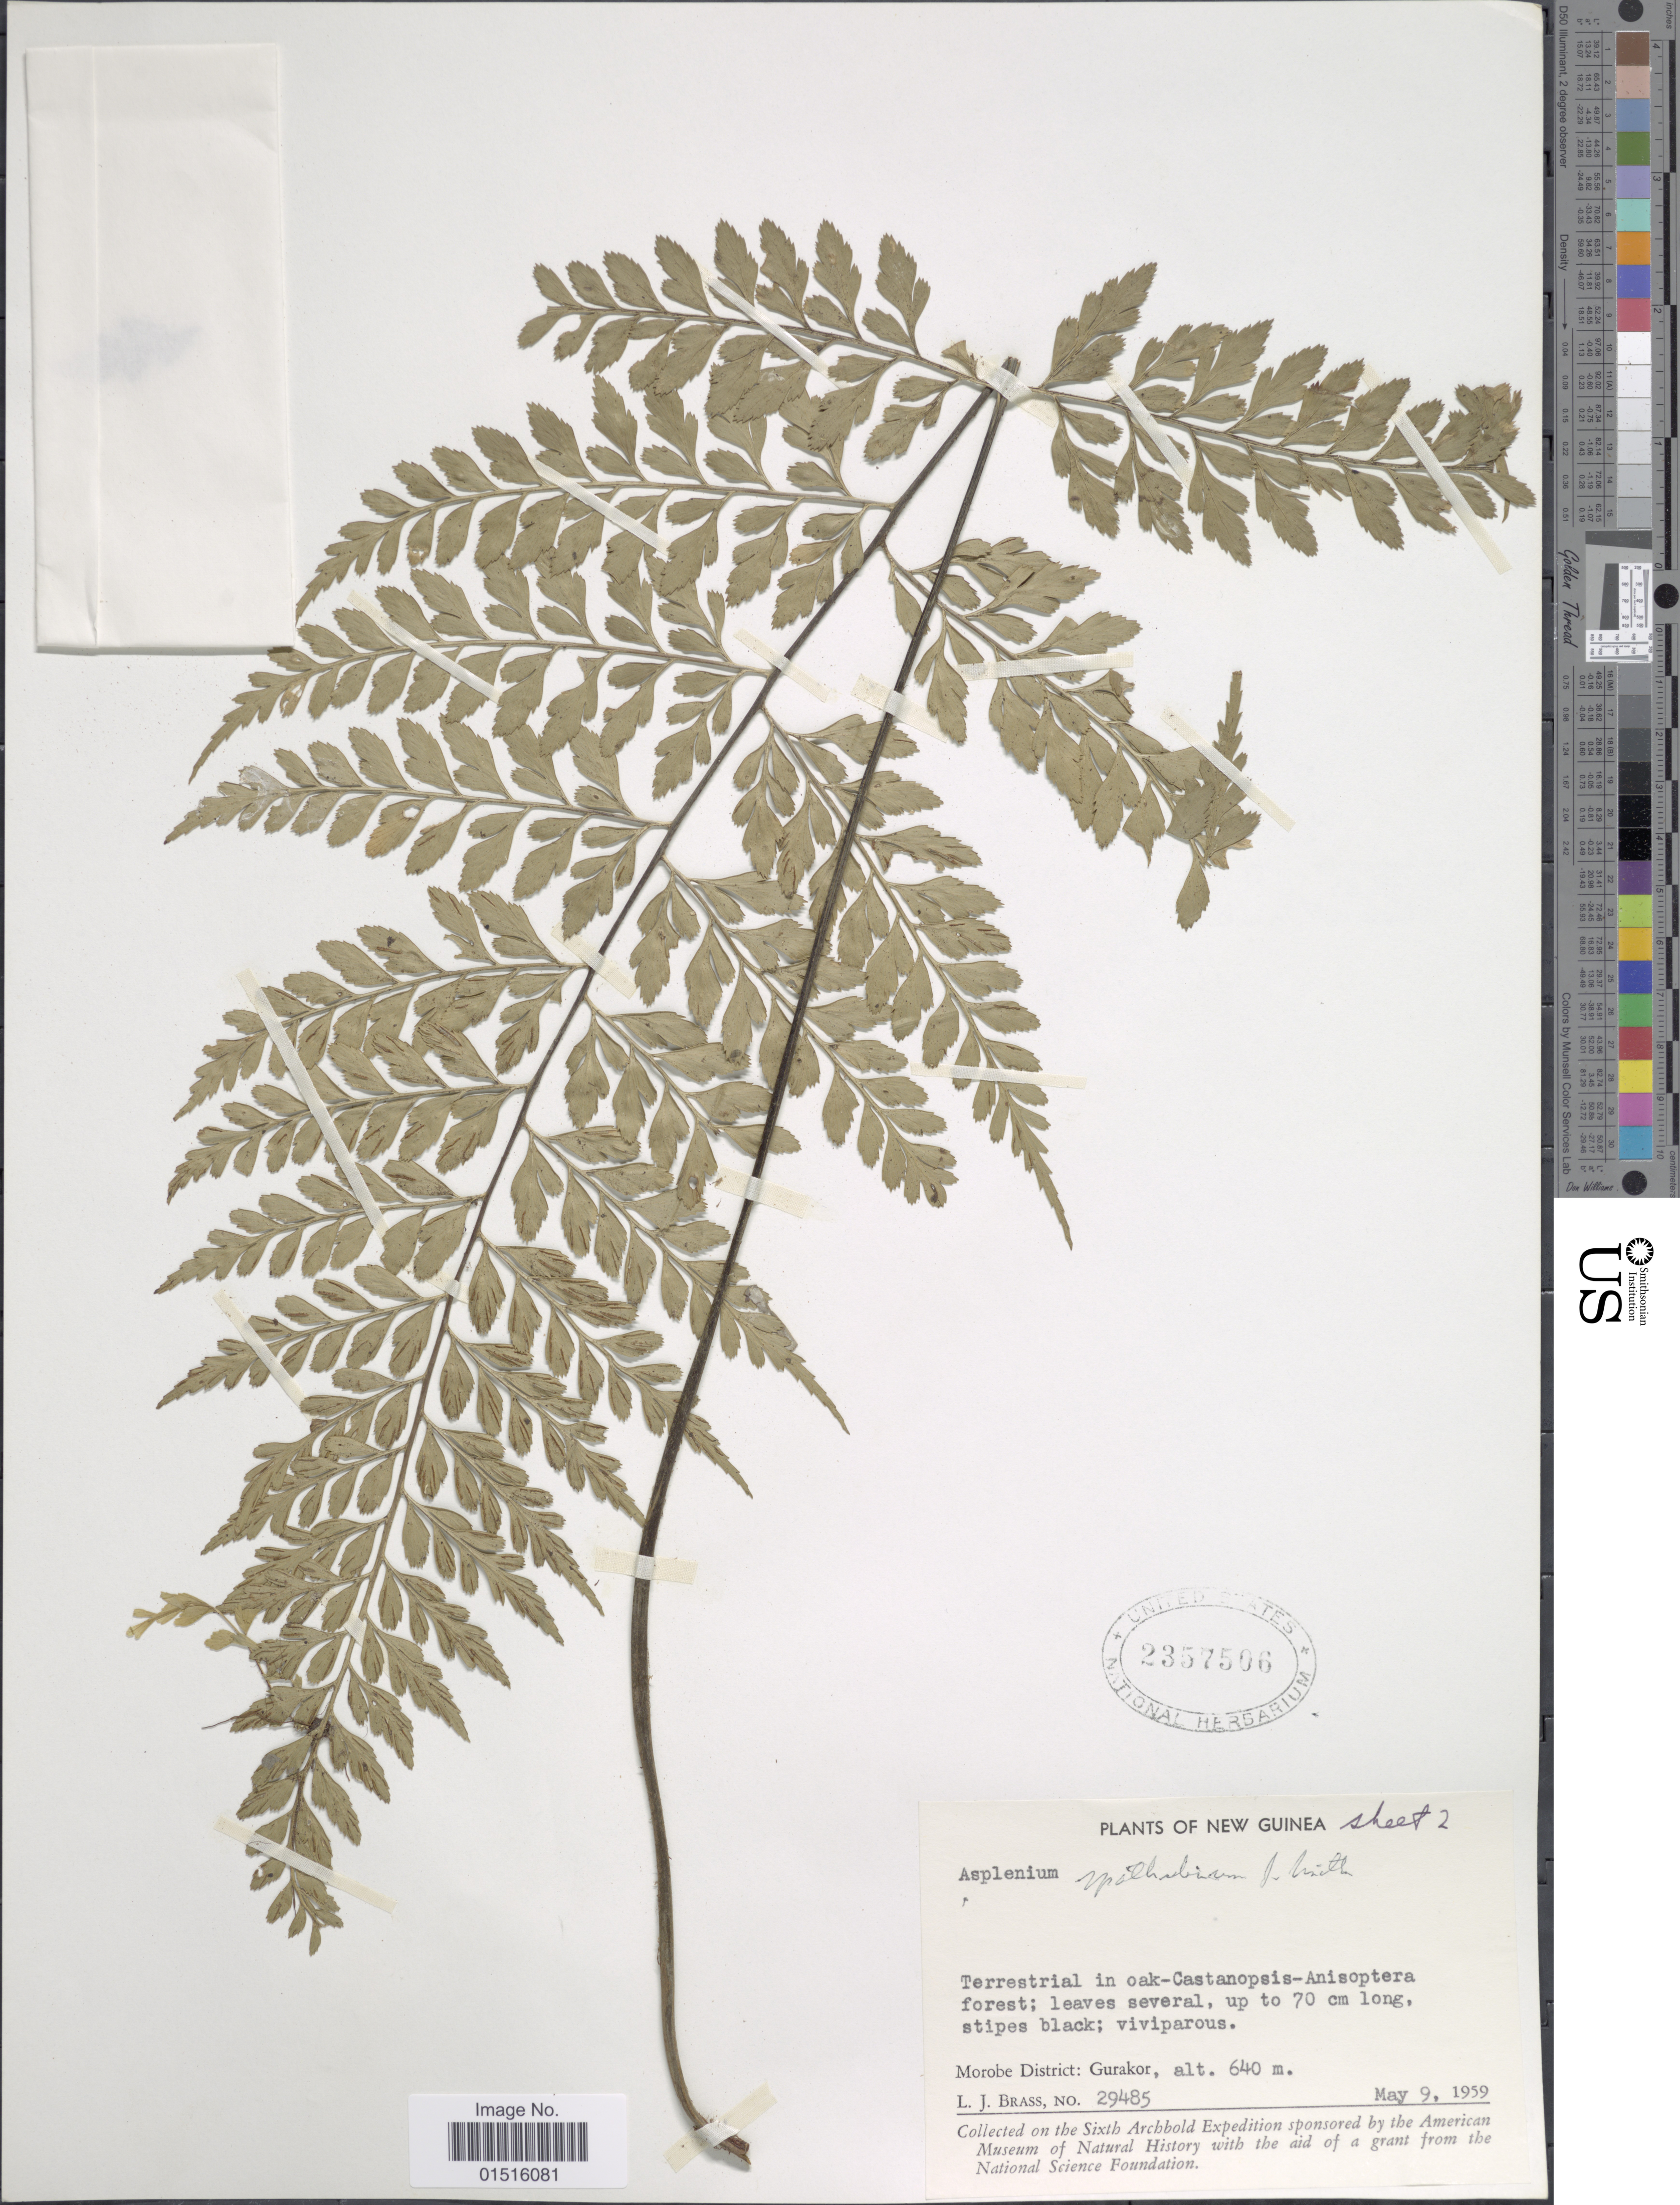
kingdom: Plantae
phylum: Tracheophyta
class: Polypodiopsida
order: Polypodiales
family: Aspleniaceae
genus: Asplenium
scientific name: Asplenium affine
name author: Sw.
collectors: L. J. Brass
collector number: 29485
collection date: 1959-05-09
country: Papua New Guinea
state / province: Morobe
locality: Gurakor. Morobe District.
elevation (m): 640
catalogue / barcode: US 2357506